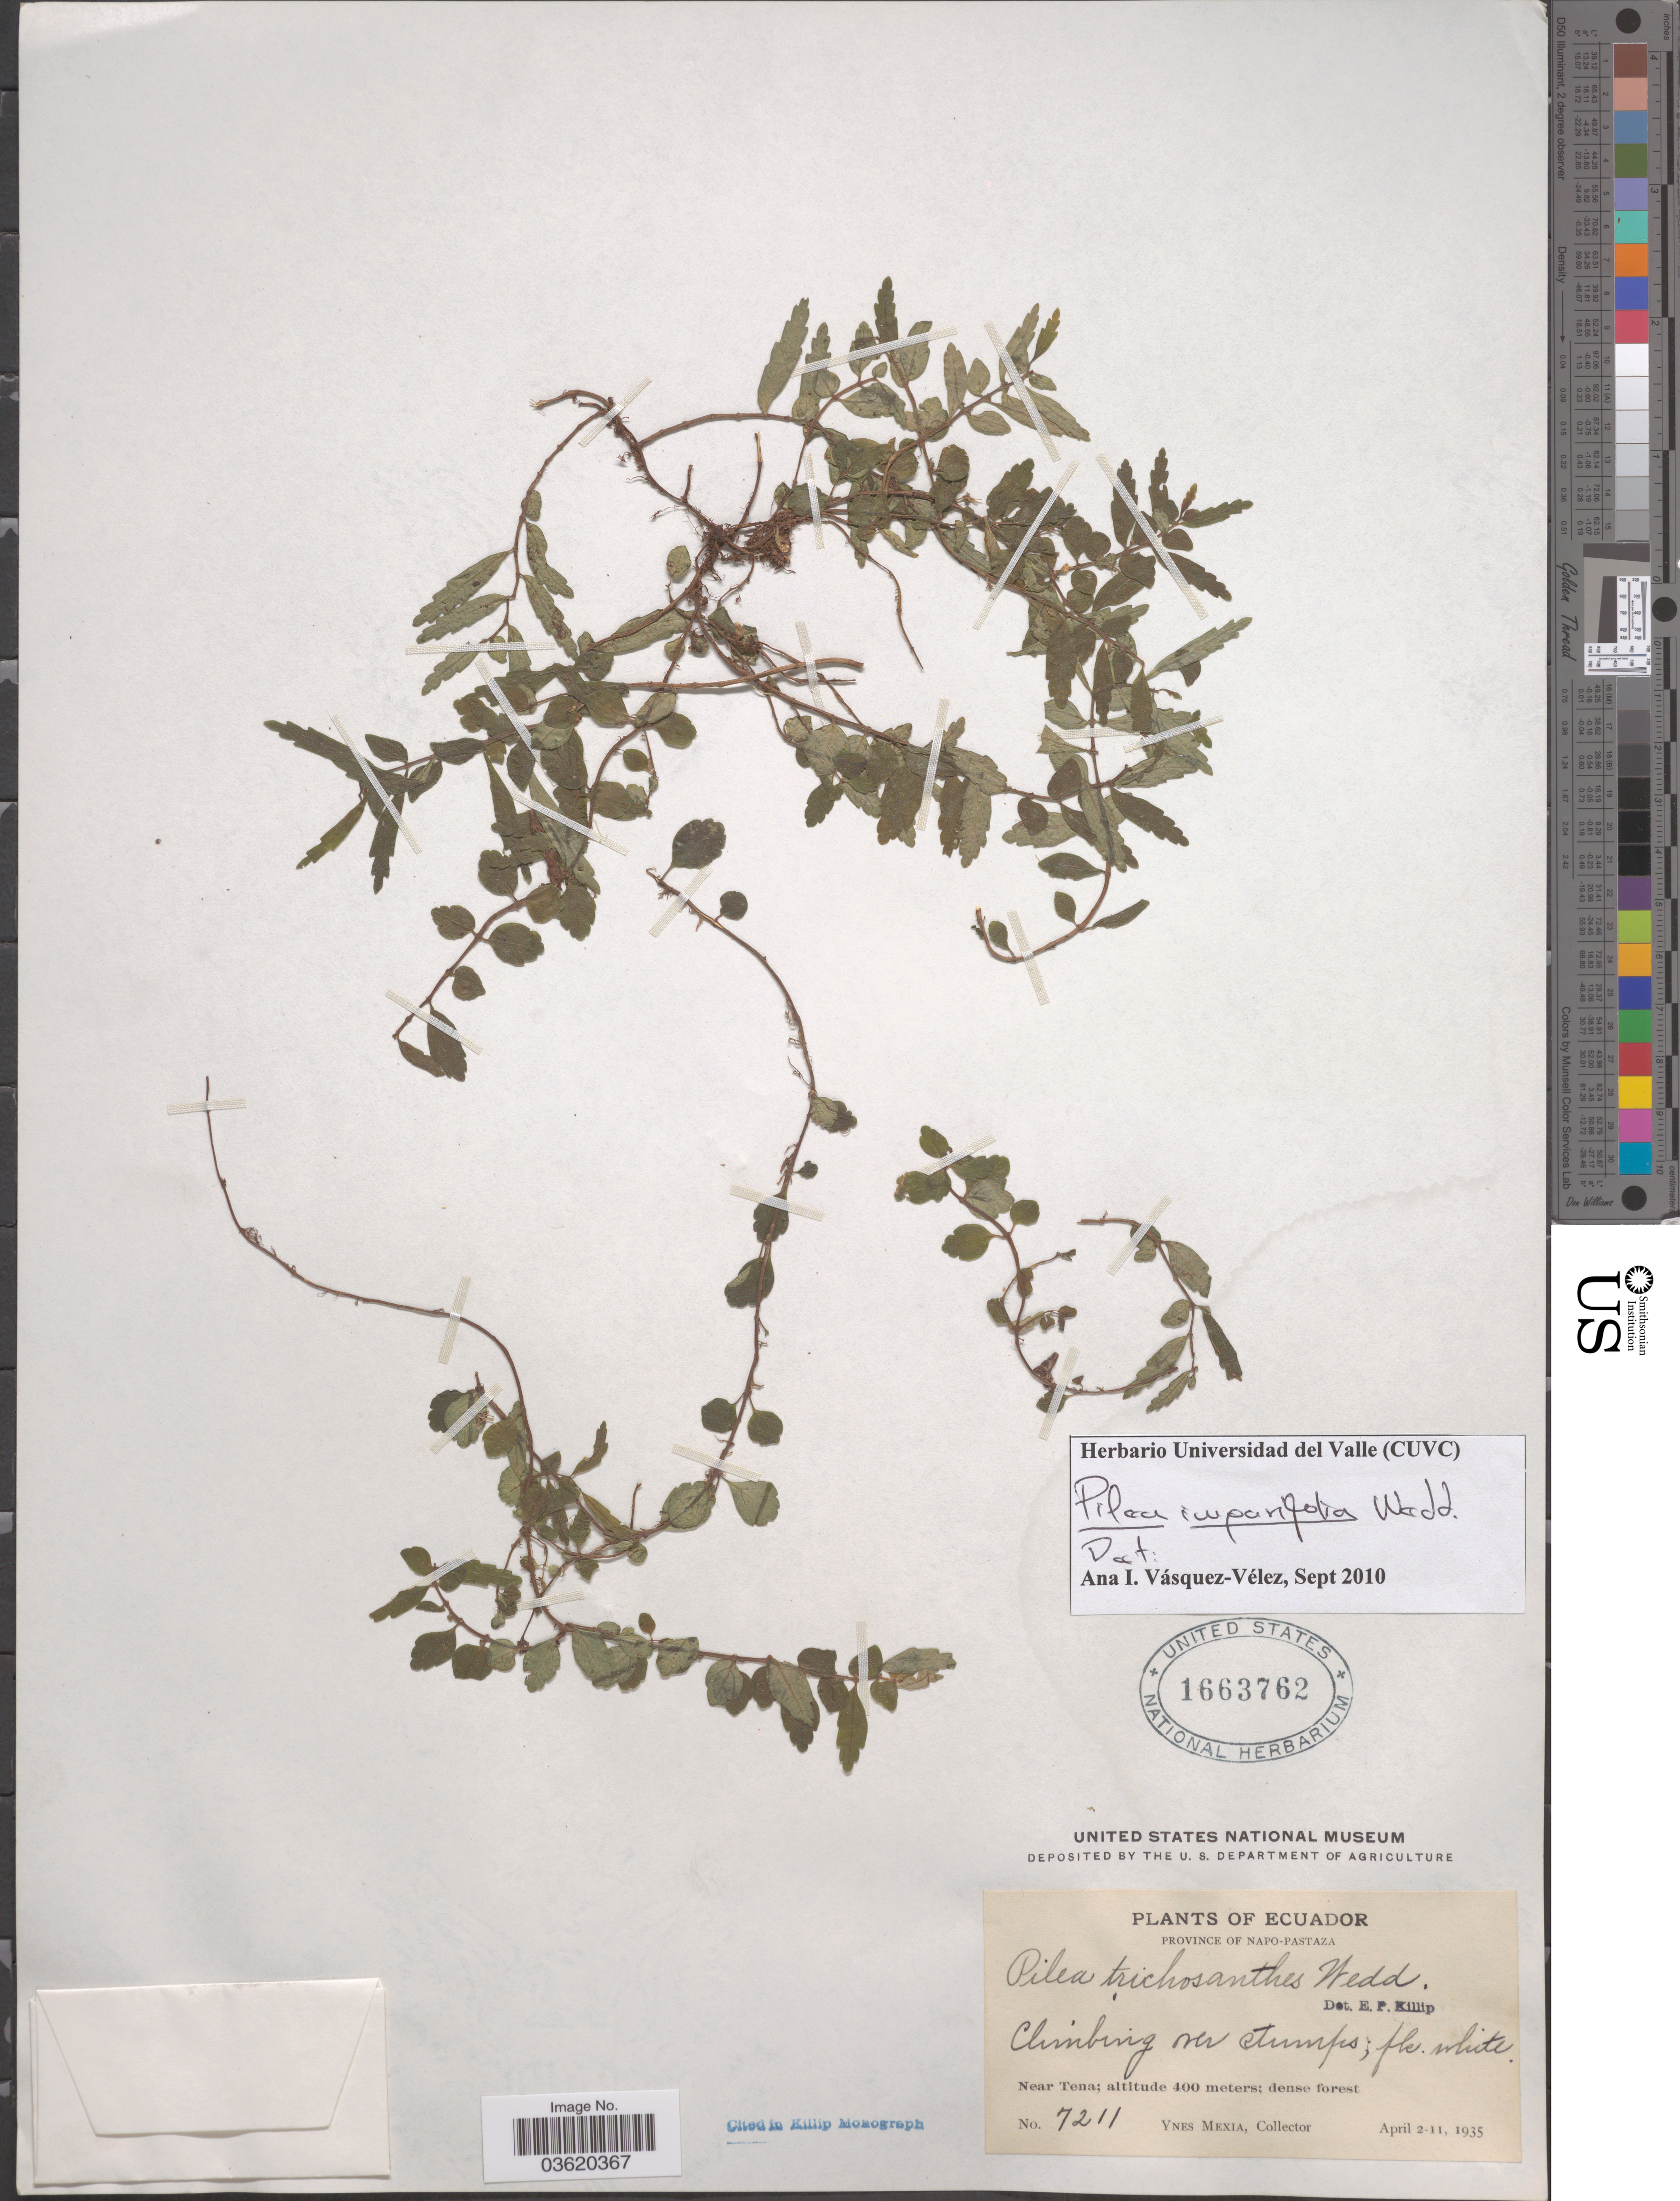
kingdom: Plantae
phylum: Tracheophyta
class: Magnoliopsida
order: Rosales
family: Urticaceae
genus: Pilea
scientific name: Pilea imparifolia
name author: Wedd.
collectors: Y. Mexia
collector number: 7211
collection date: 1935-04-02/1935-04-11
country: Ecuador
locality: Province of Napo-Pastaza. Near Tena.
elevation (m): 400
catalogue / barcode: US 1663762